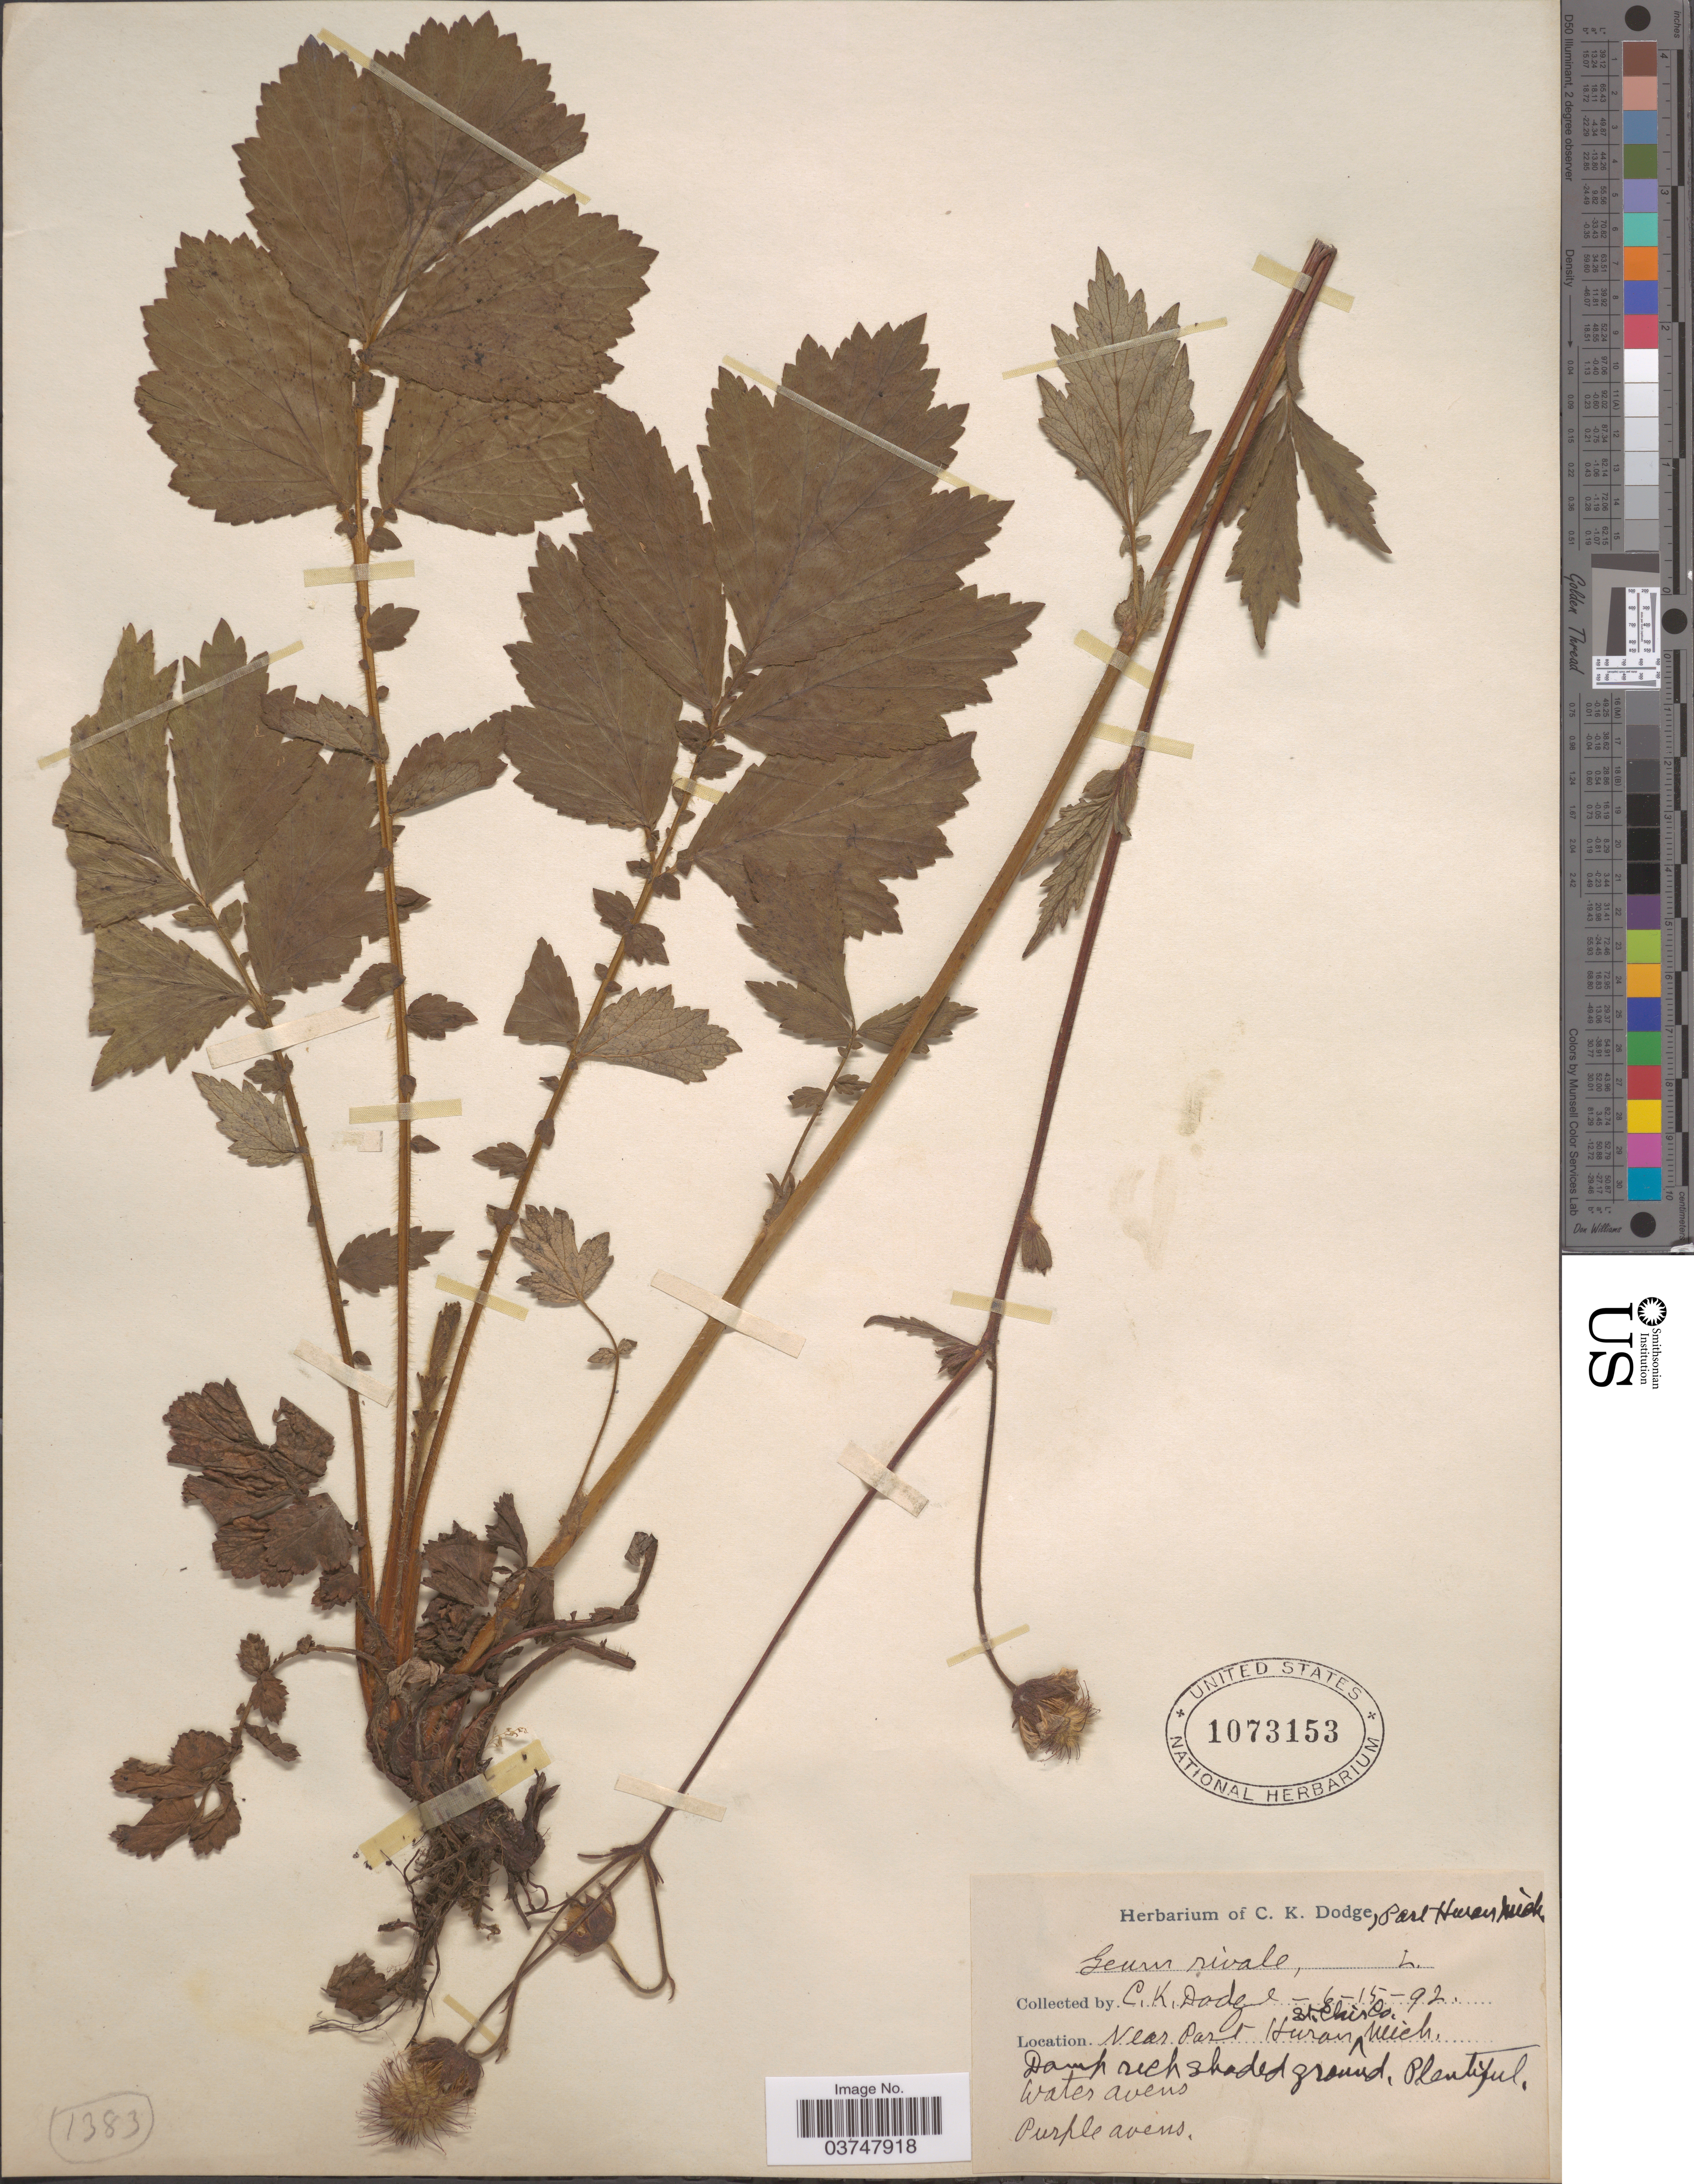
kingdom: Plantae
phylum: Tracheophyta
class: Magnoliopsida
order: Rosales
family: Rosaceae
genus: Geum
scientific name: Geum rivale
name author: L.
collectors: C. Dodge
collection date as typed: Transcribed d/m/y: 15/6/92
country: United States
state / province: Michigan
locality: Near Port Huron. St. Clair Co.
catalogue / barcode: US 1073153